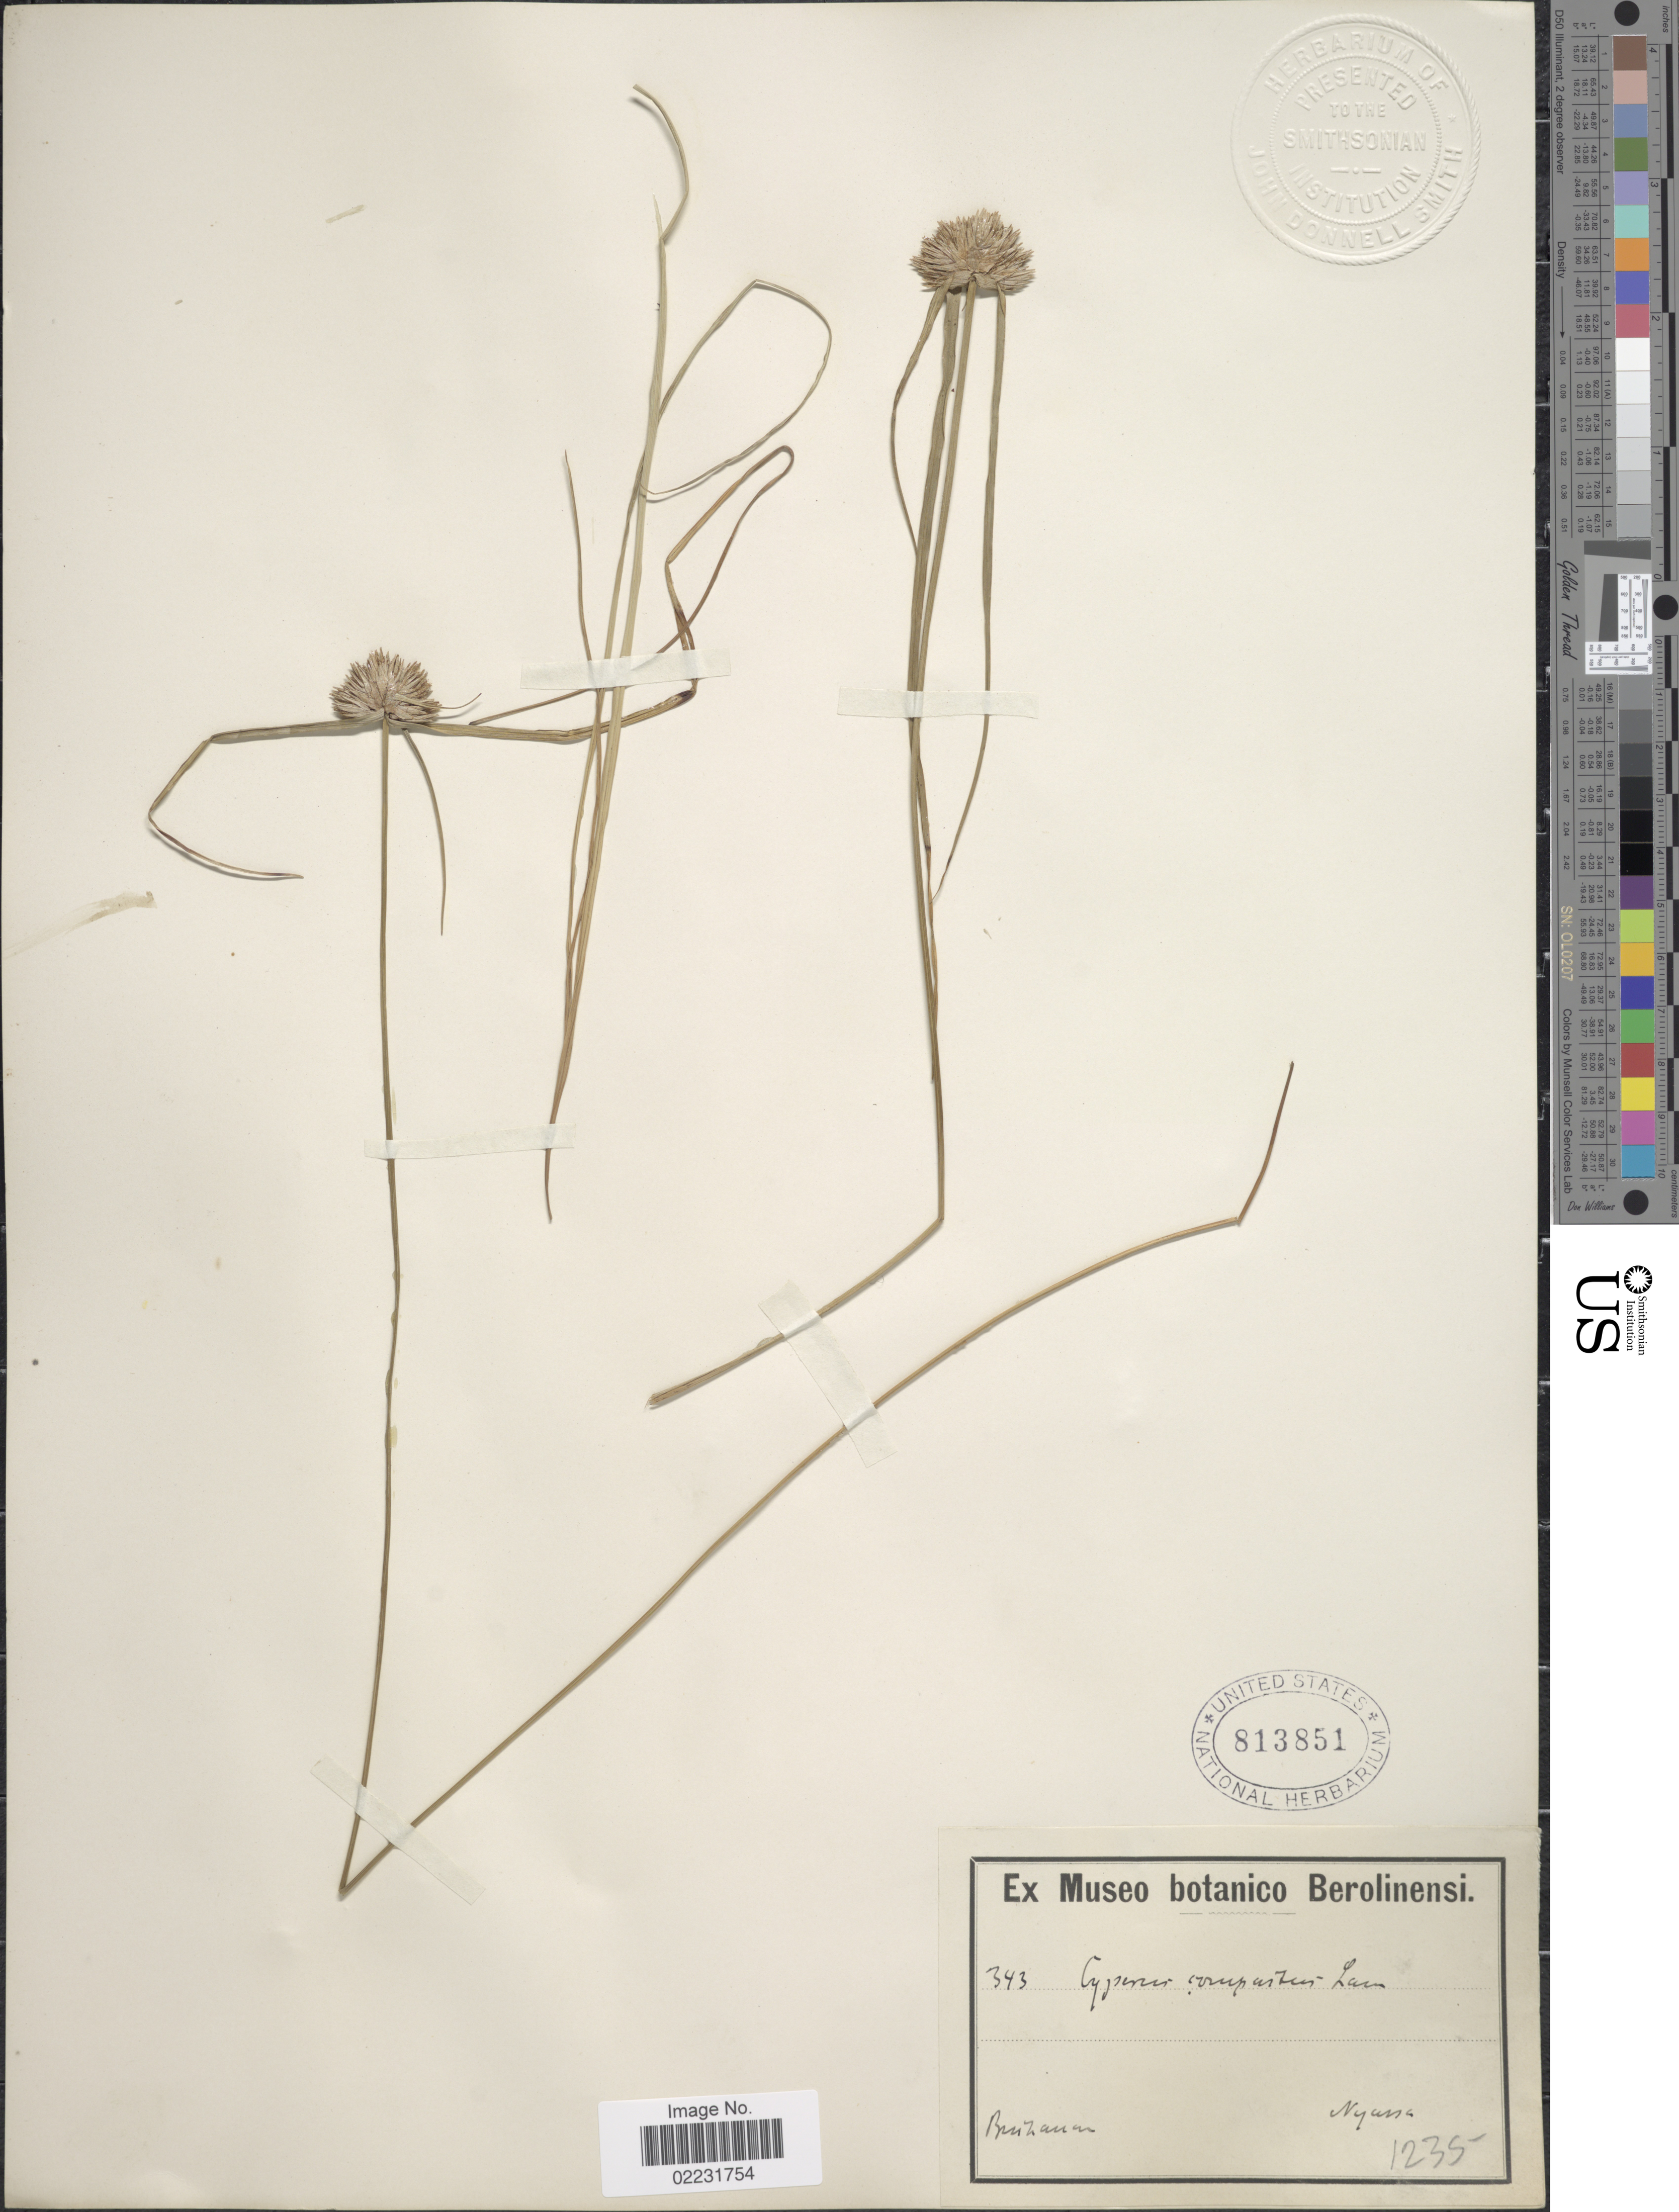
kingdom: Plantae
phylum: Tracheophyta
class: Liliopsida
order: Poales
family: Cyperaceae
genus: Cyperus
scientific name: Cyperus obtusiflorus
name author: Vahl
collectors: -. Buchanan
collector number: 343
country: Malawi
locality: Nyassa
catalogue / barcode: US 813851